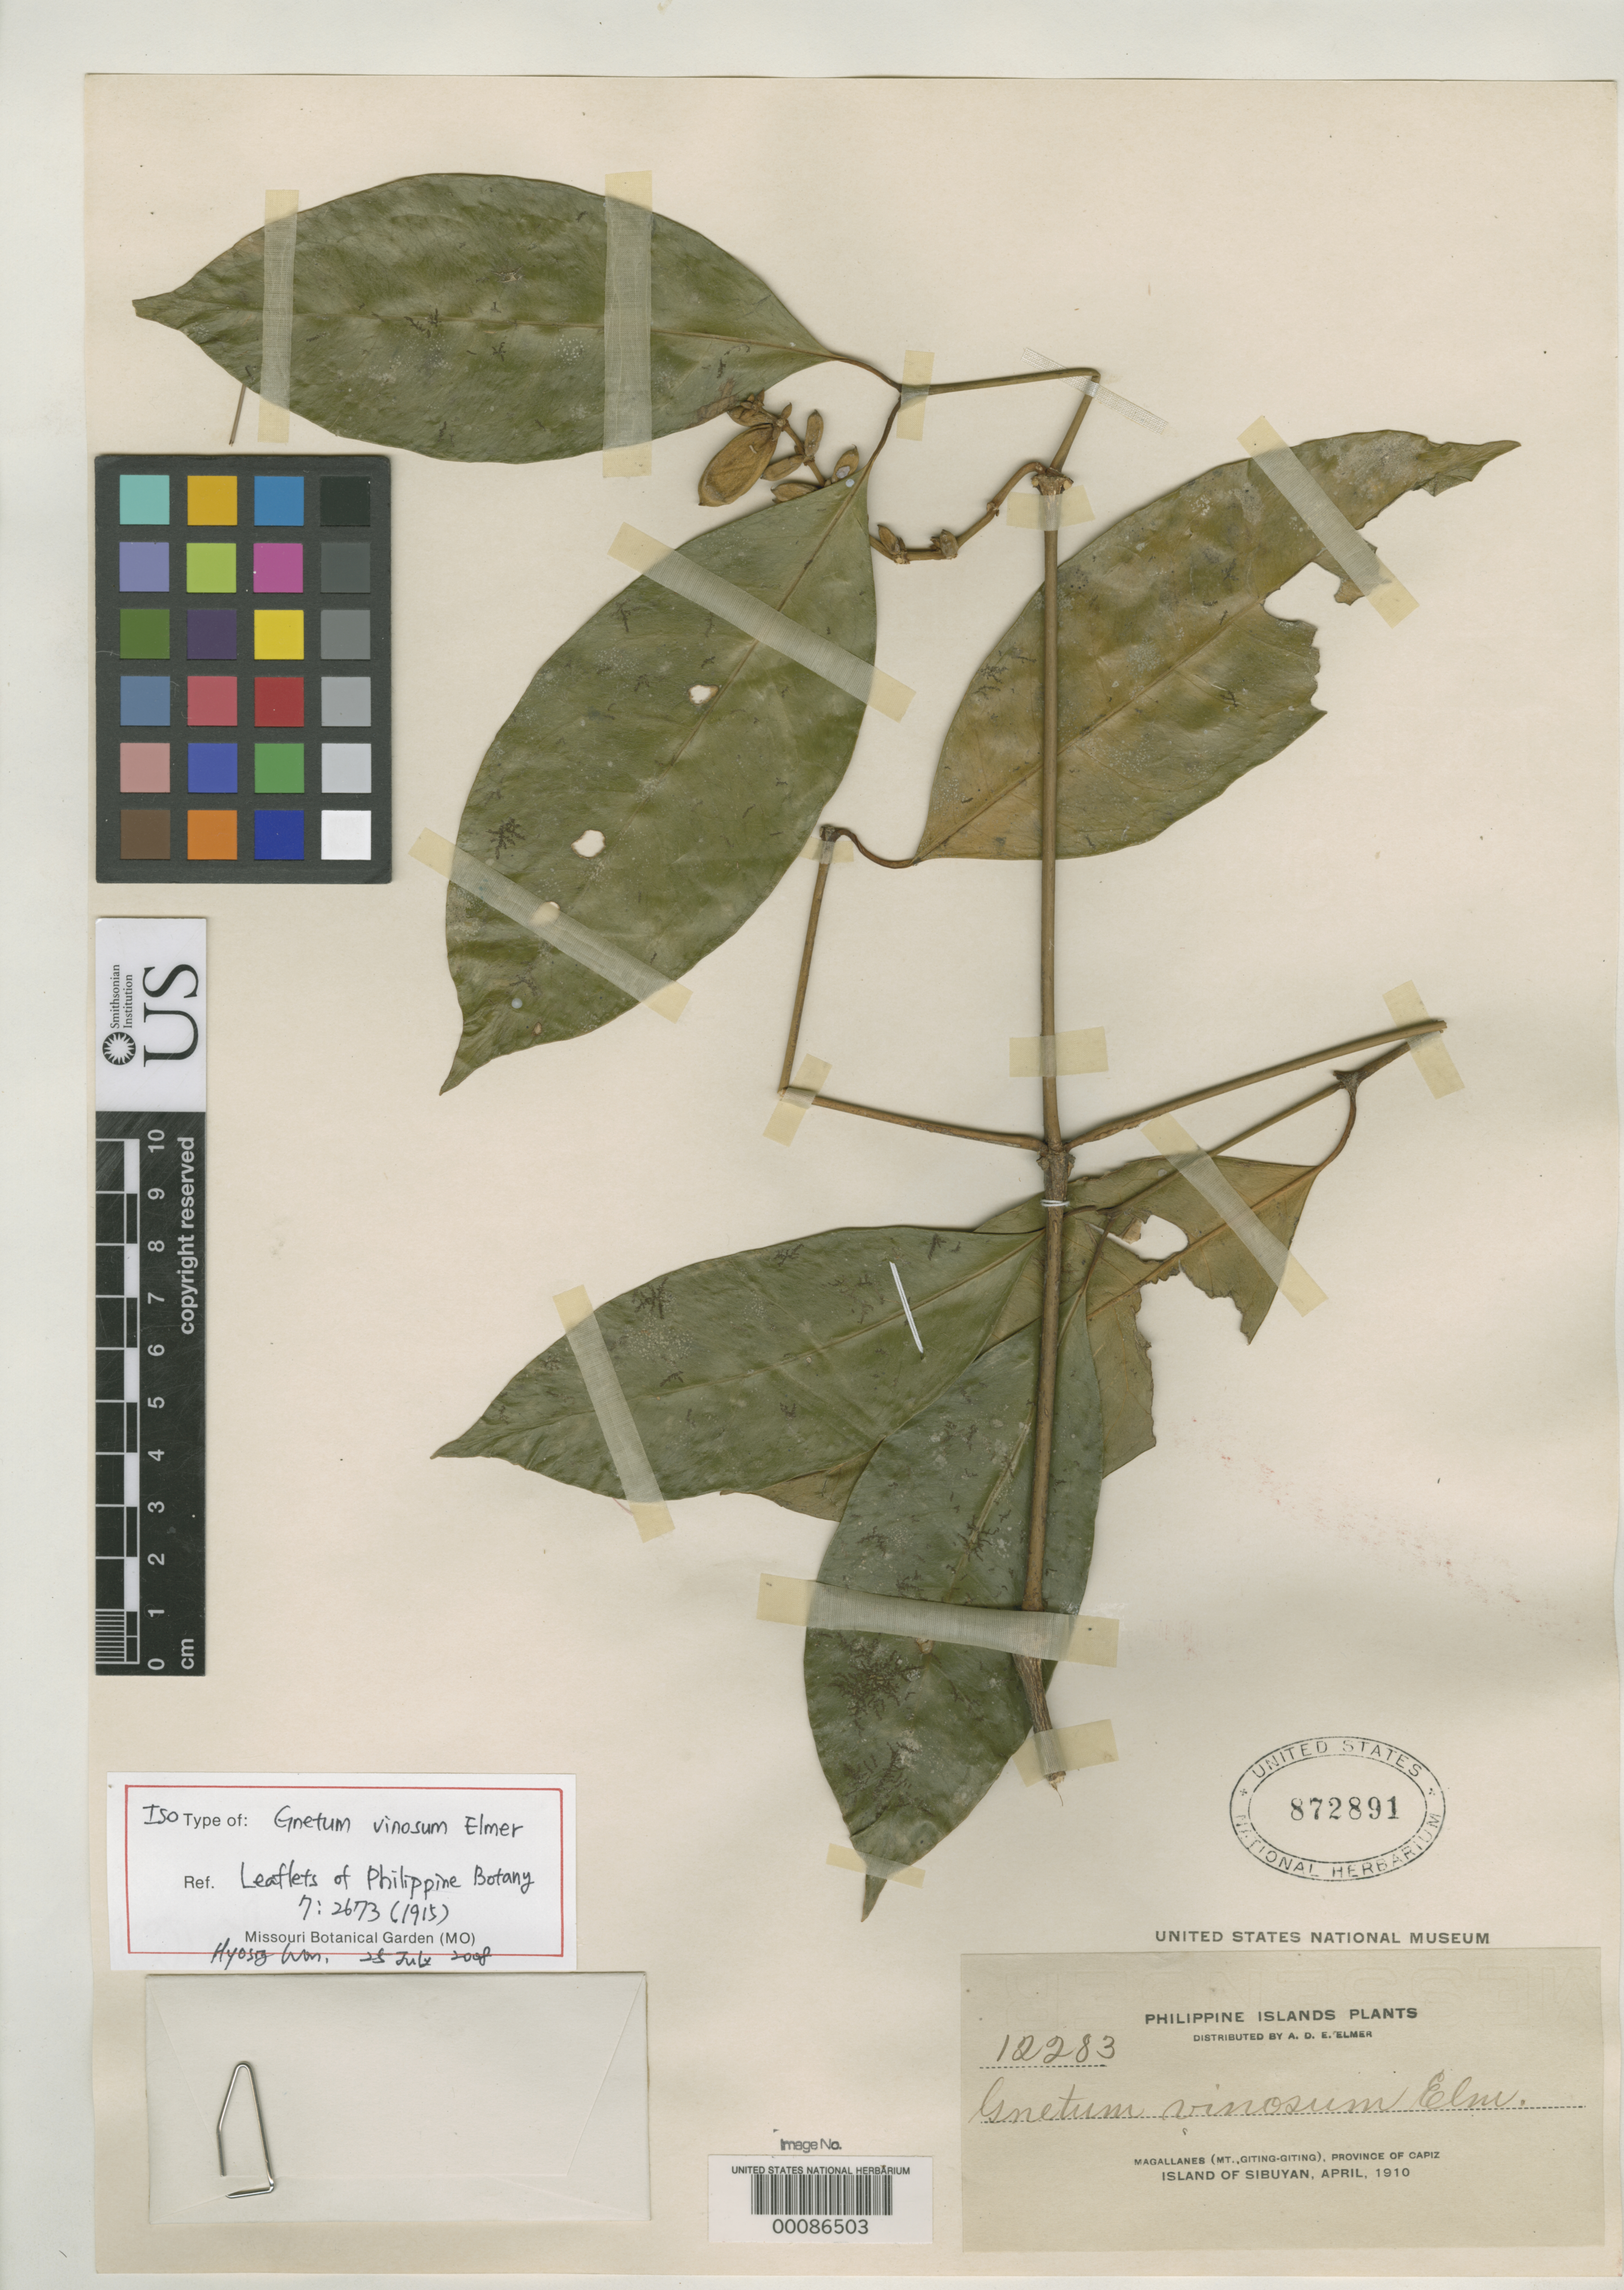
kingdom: Plantae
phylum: Tracheophyta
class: Gnetopsida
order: Gnetales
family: Gnetaceae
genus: Gnetum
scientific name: Gnetum vinosum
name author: Elmer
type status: Isotype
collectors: A. D. E. Elmer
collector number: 12283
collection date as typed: Apr 1910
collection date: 1910-04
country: Philippines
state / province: Mimaropa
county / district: Romblon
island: Sibuyan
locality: Magallanes (Mt. Giting-Giting).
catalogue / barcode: US 872891